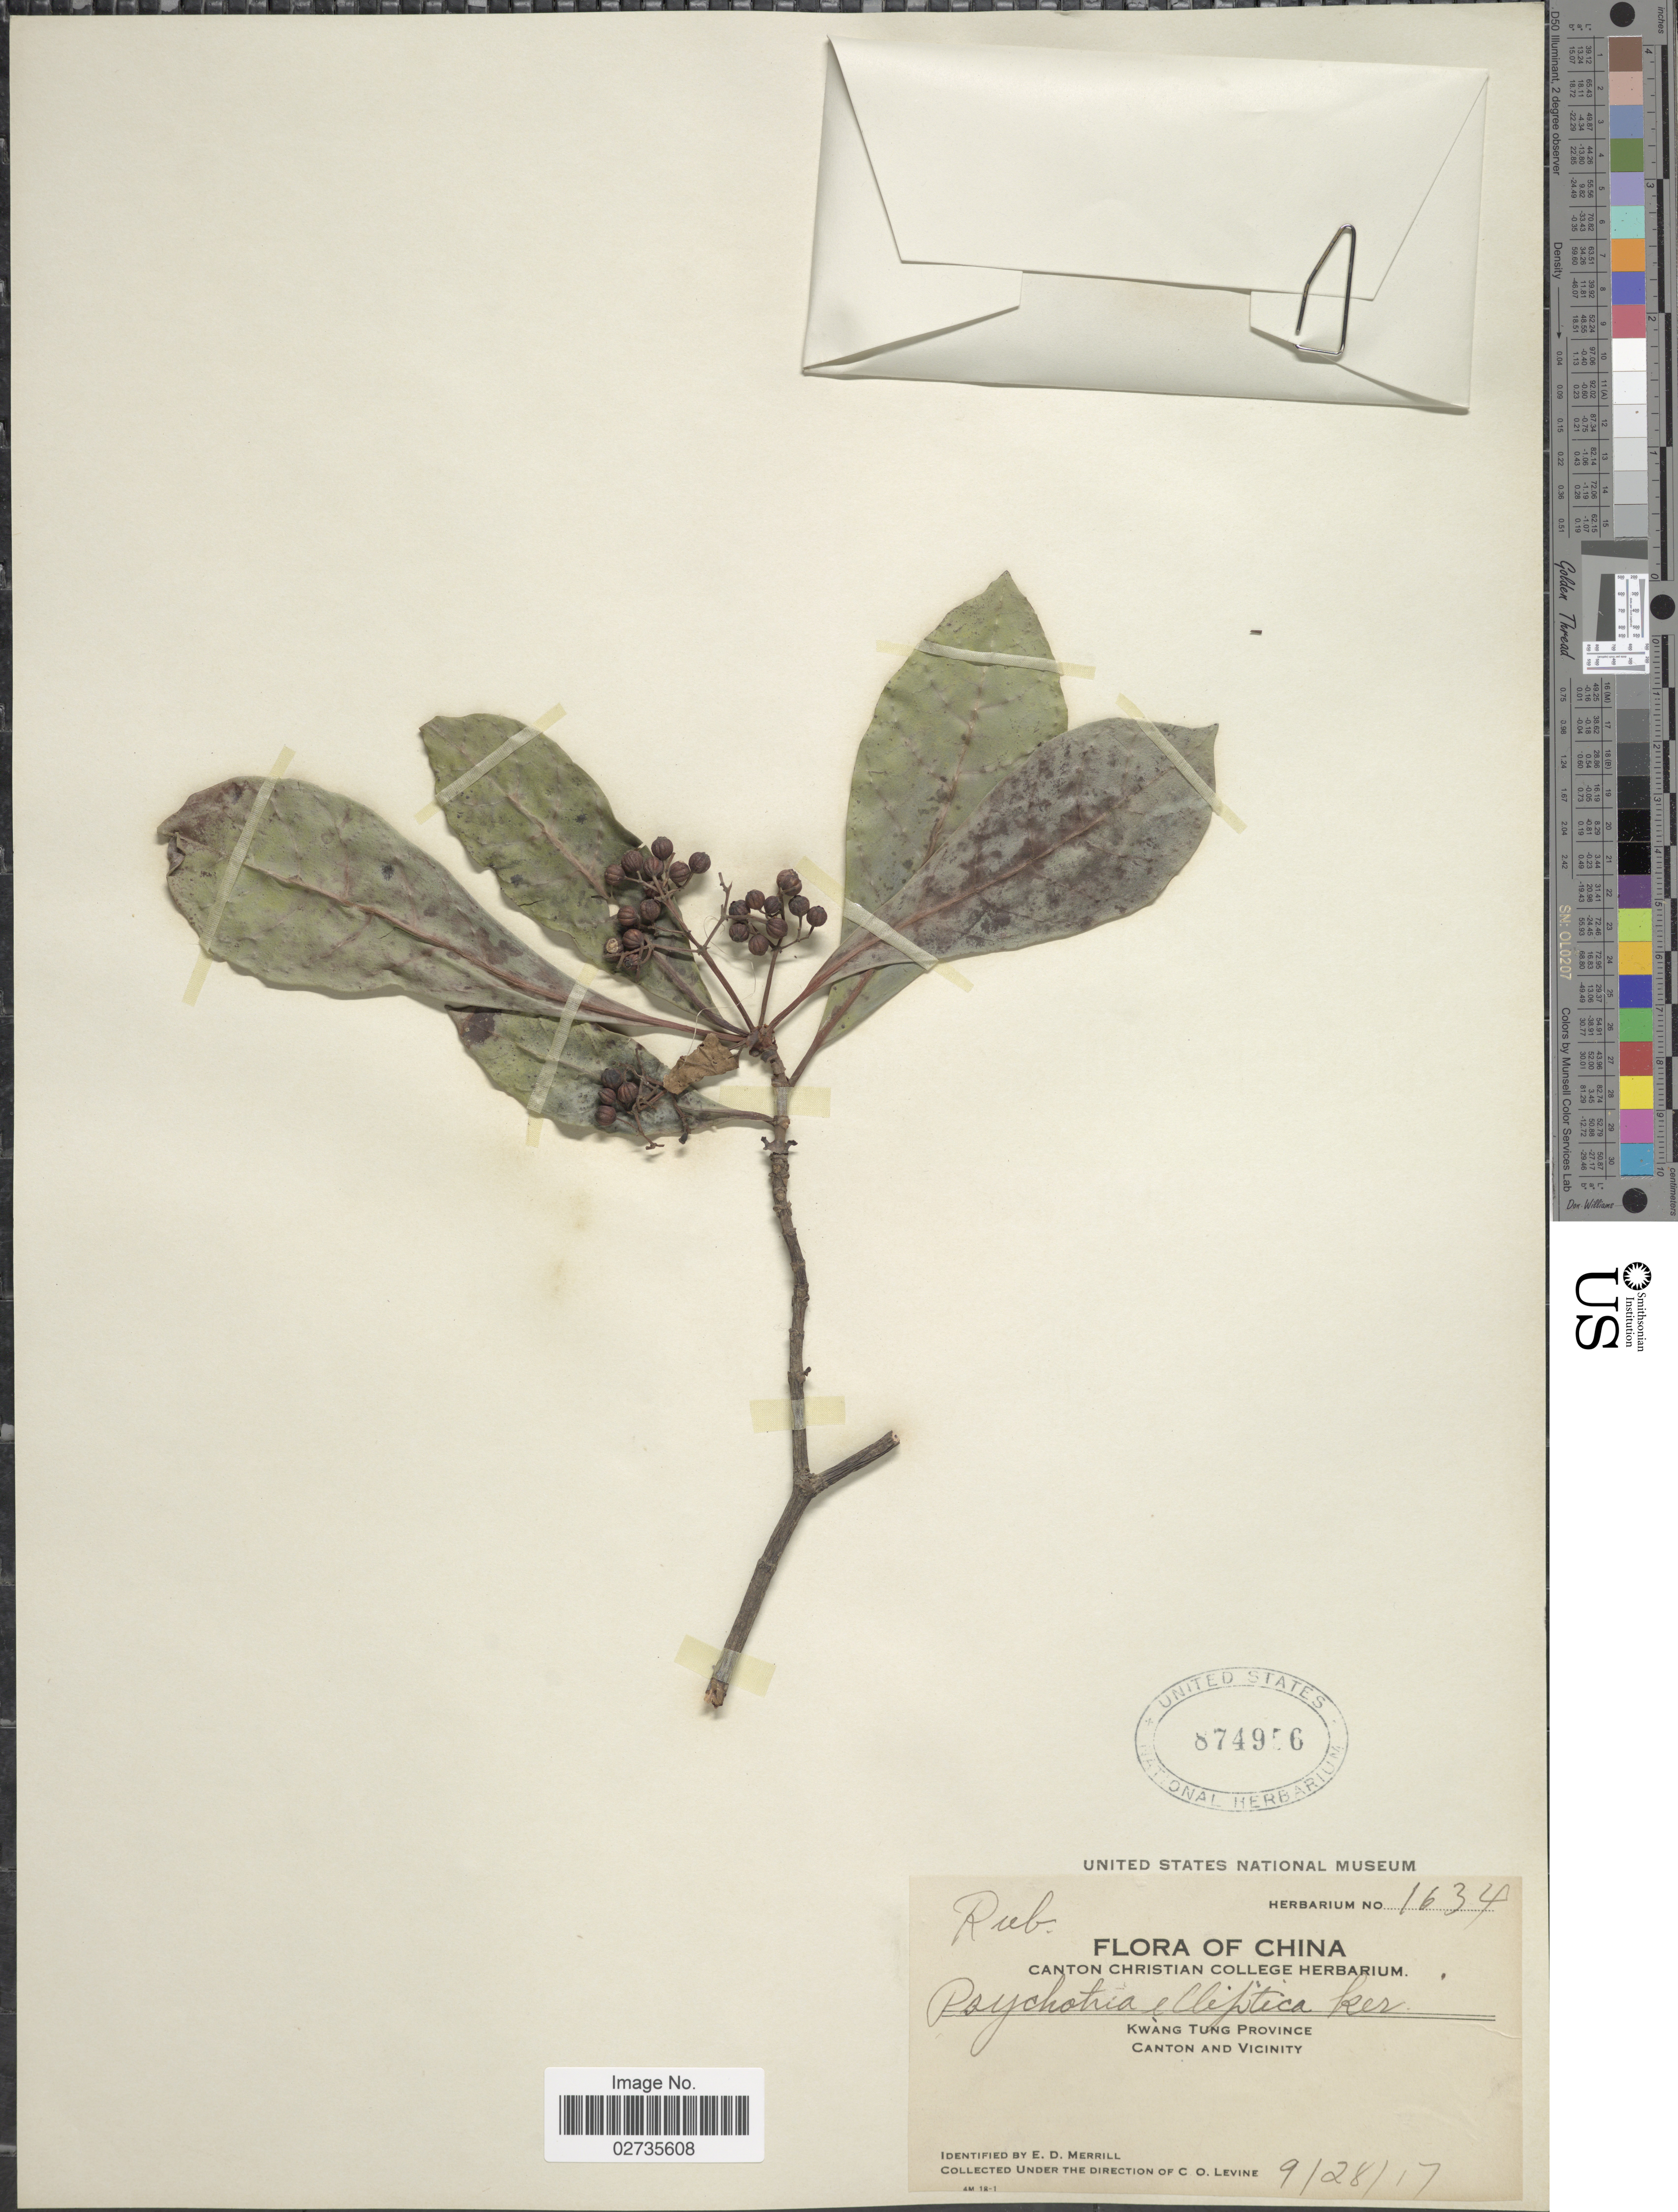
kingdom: Plantae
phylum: Tracheophyta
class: Magnoliopsida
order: Gentianales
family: Rubiaceae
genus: Psychotria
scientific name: Psychotria rubra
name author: (Lour.) Poir.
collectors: C. O. Levine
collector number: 1634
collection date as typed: Transcribed d/m/y: 28/9/17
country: China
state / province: Guangdong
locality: Kwang Tung Province, Canton and Vicinity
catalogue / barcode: US 874956